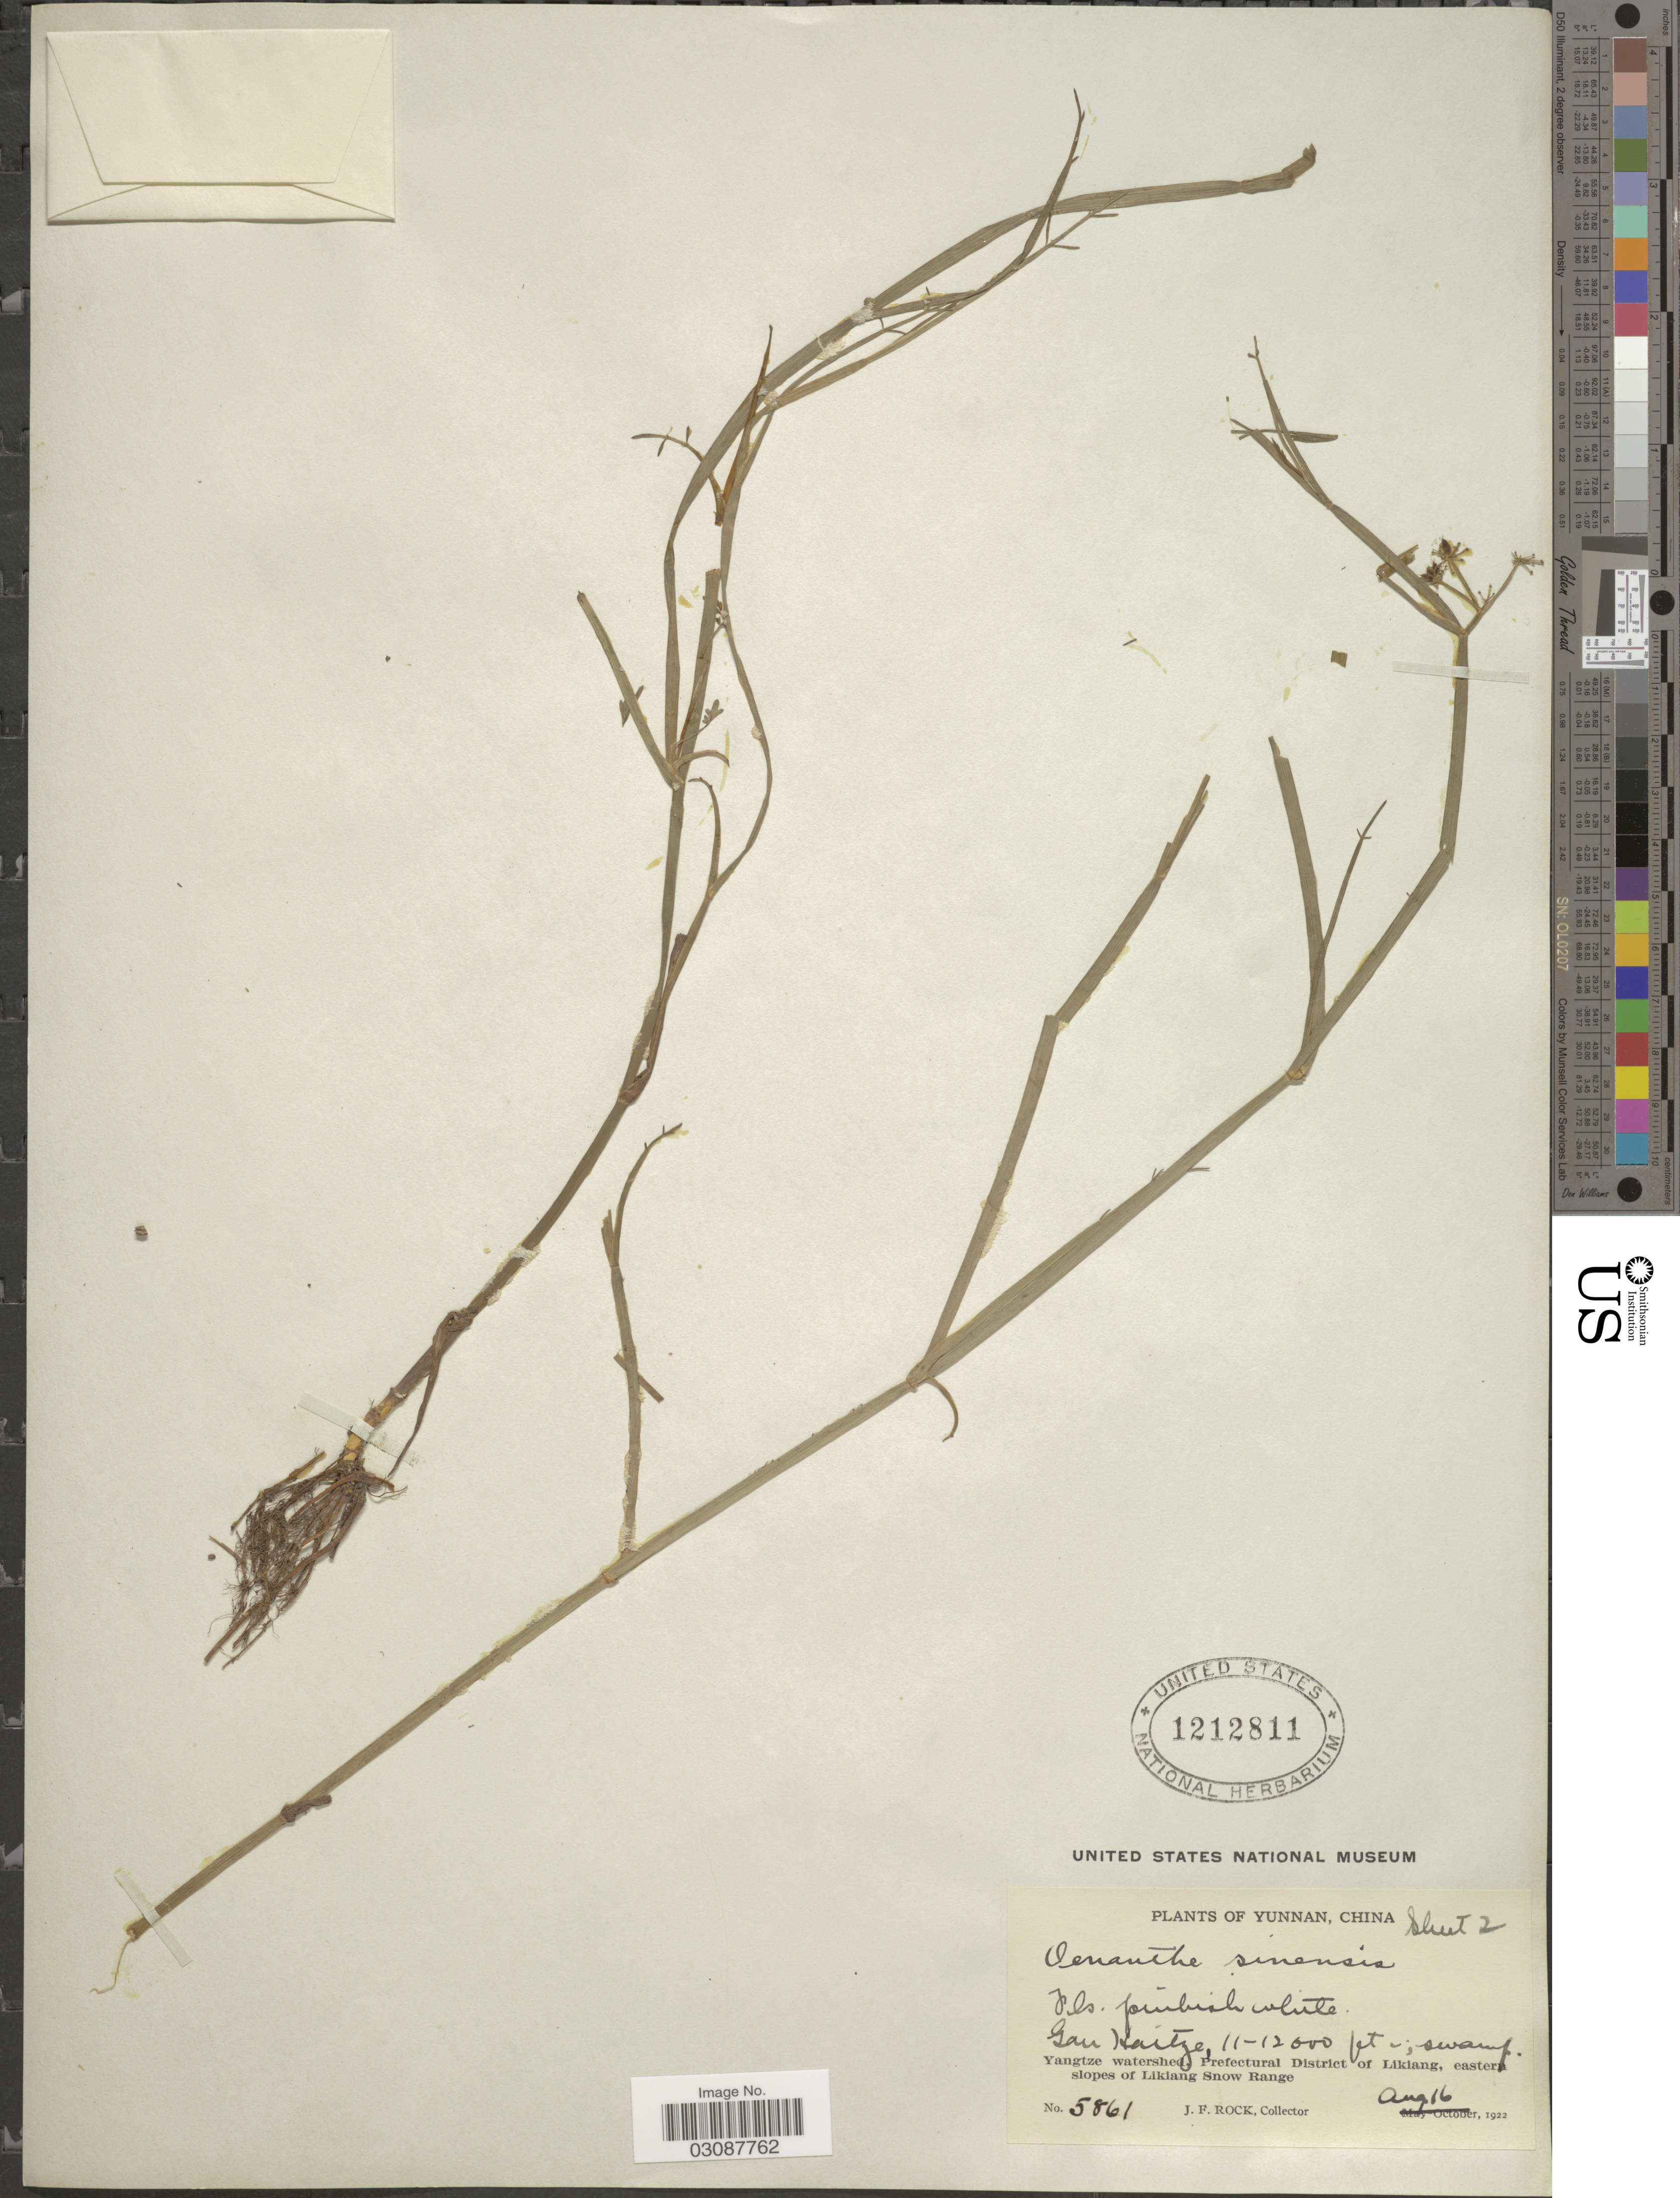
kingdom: Plantae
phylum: Tracheophyta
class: Magnoliopsida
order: Apiales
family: Apiaceae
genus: Oenanthe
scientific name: Oenanthe sinensis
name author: Dunn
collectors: J. Rock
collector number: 5861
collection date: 1922-08-16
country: China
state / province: Yunnan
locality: Yunnan, Yangtze watershed, Prefectural District of Likiang, eastern slopes of Likiang Snow Range, Gan Haitze.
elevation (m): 3353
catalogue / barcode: US 1212811